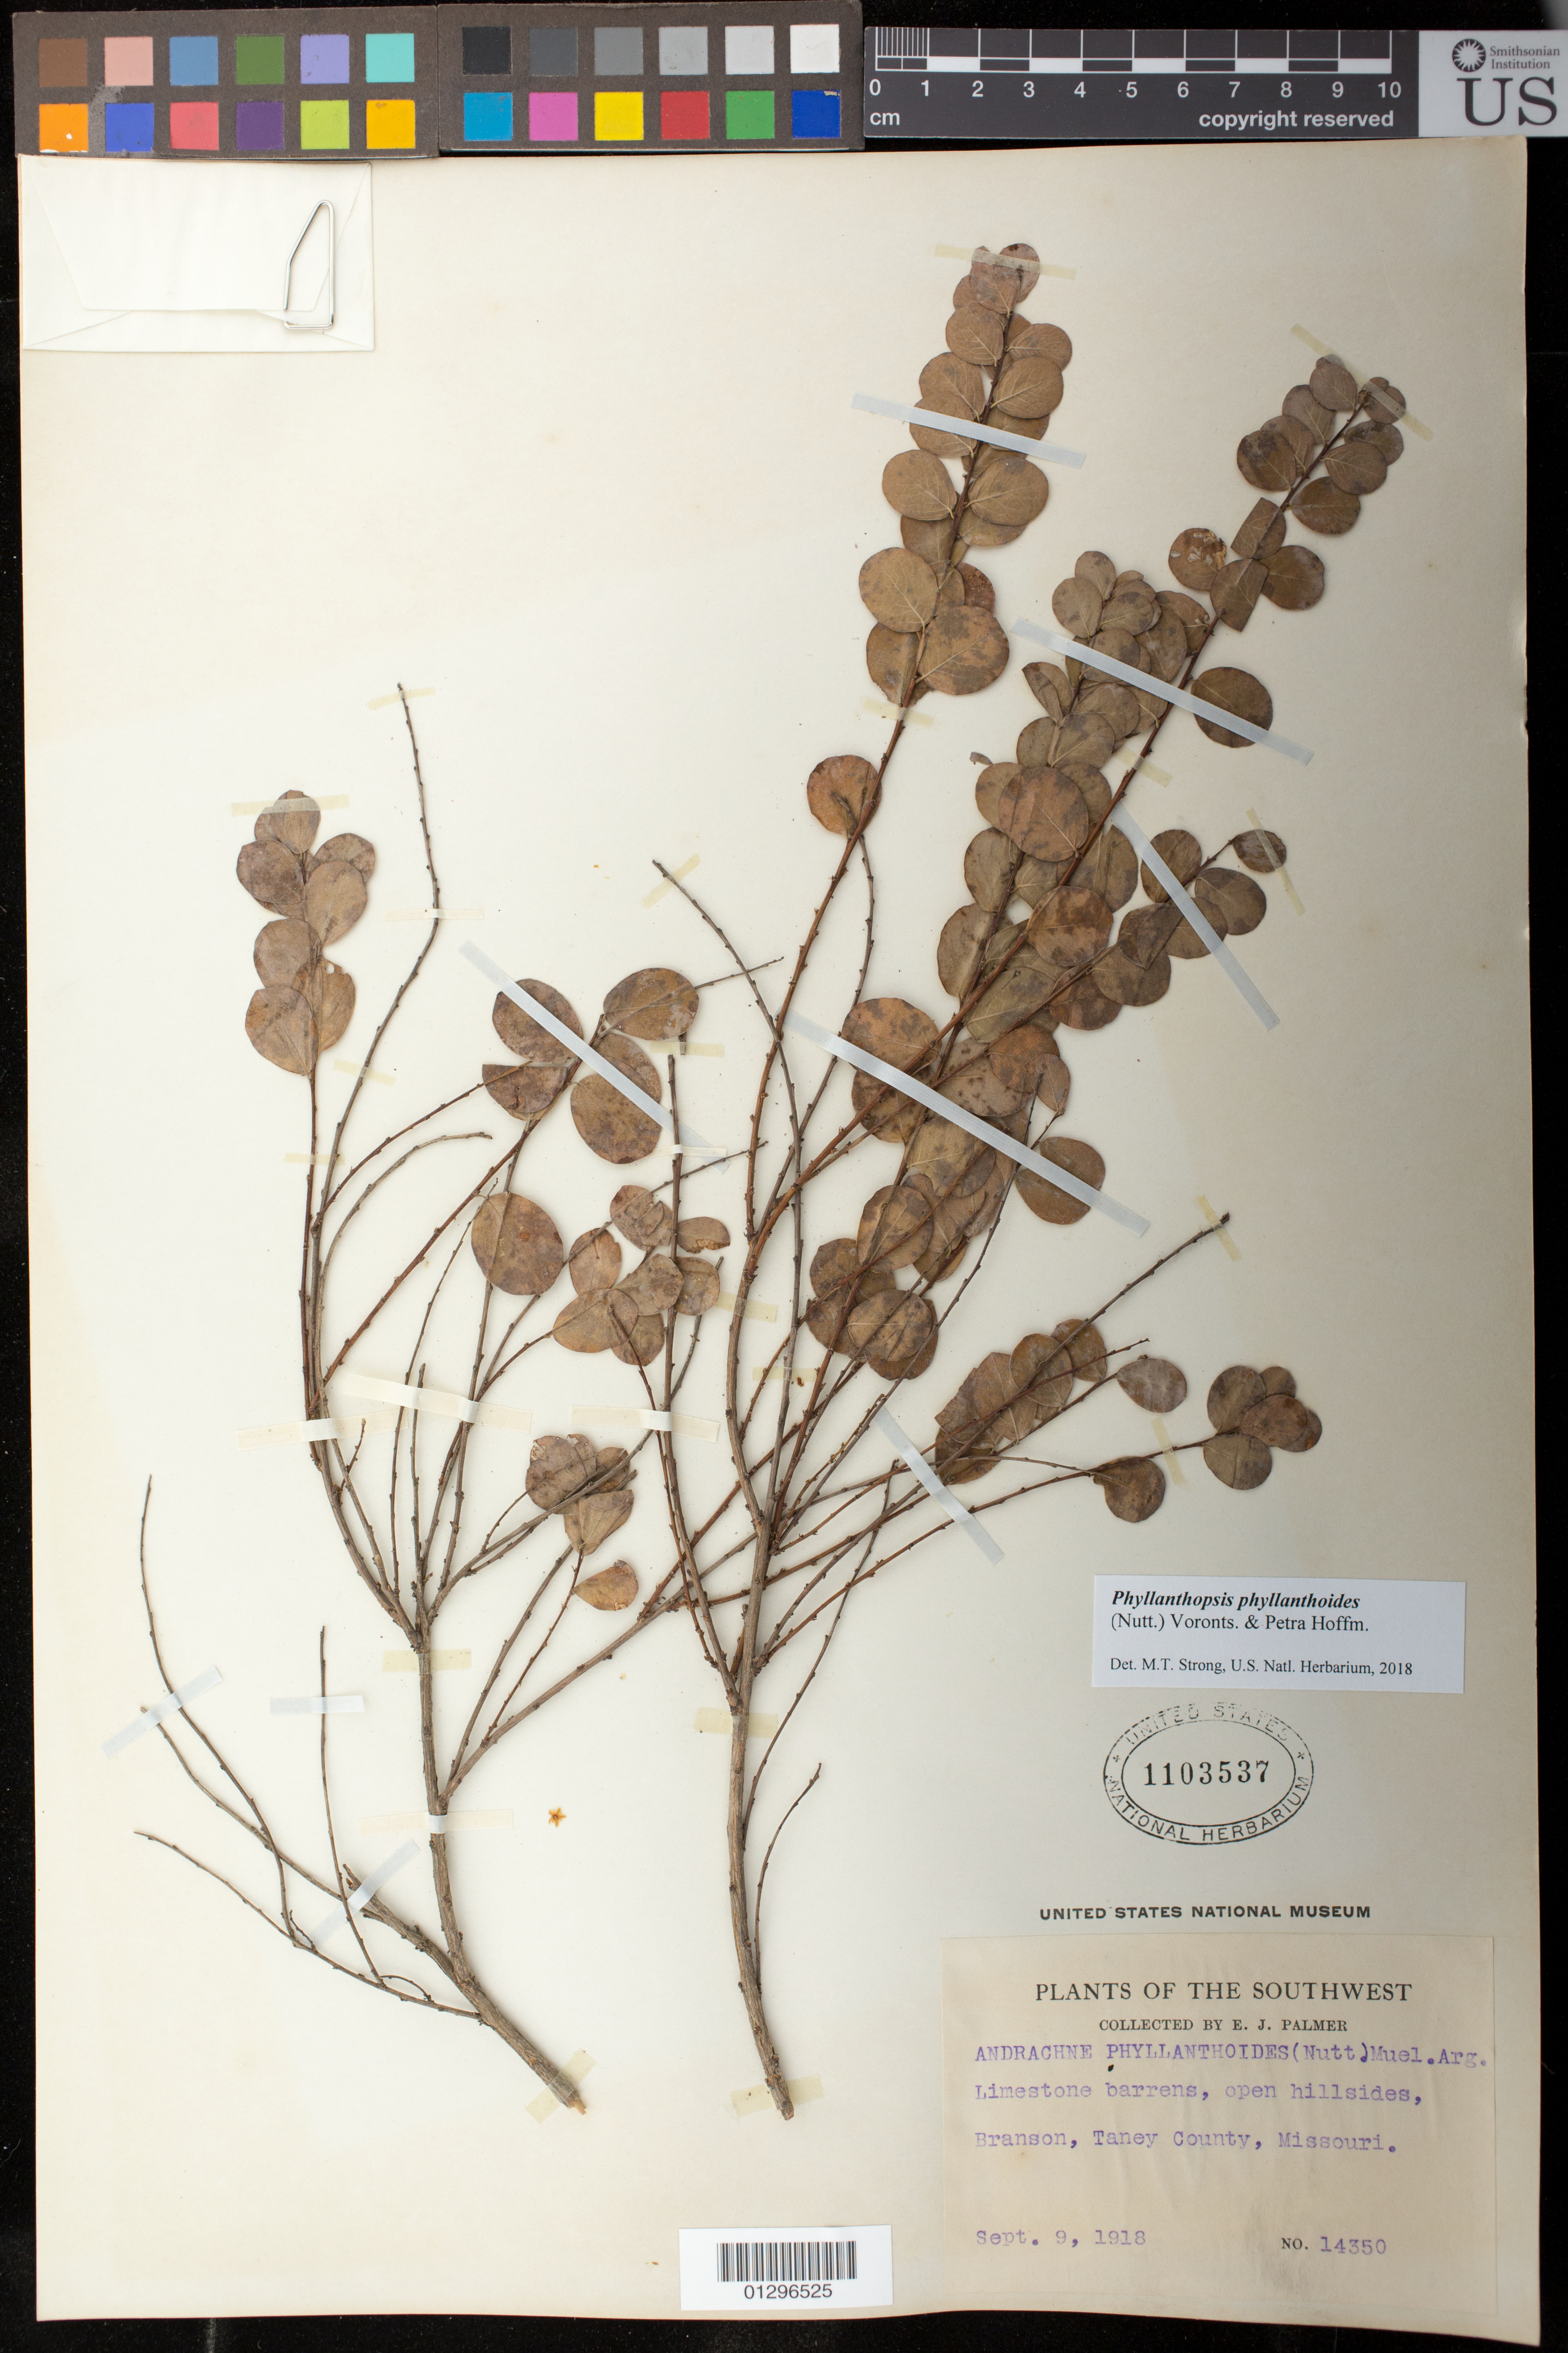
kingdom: Plantae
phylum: Tracheophyta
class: Magnoliopsida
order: Malpighiales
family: Phyllanthaceae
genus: Phyllanthopsis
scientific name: Phyllanthopsis phyllanthoides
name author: (Nutt.) Voronts. & Petra Hoffm.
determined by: Strong, M. T., (US), Smithsonian Institution - National Museum of Natural History (UNITED STATES)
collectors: E. J. Palmer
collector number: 14350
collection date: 1918-09-09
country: United States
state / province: Missouri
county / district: Taney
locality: Branson.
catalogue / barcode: US 1103537